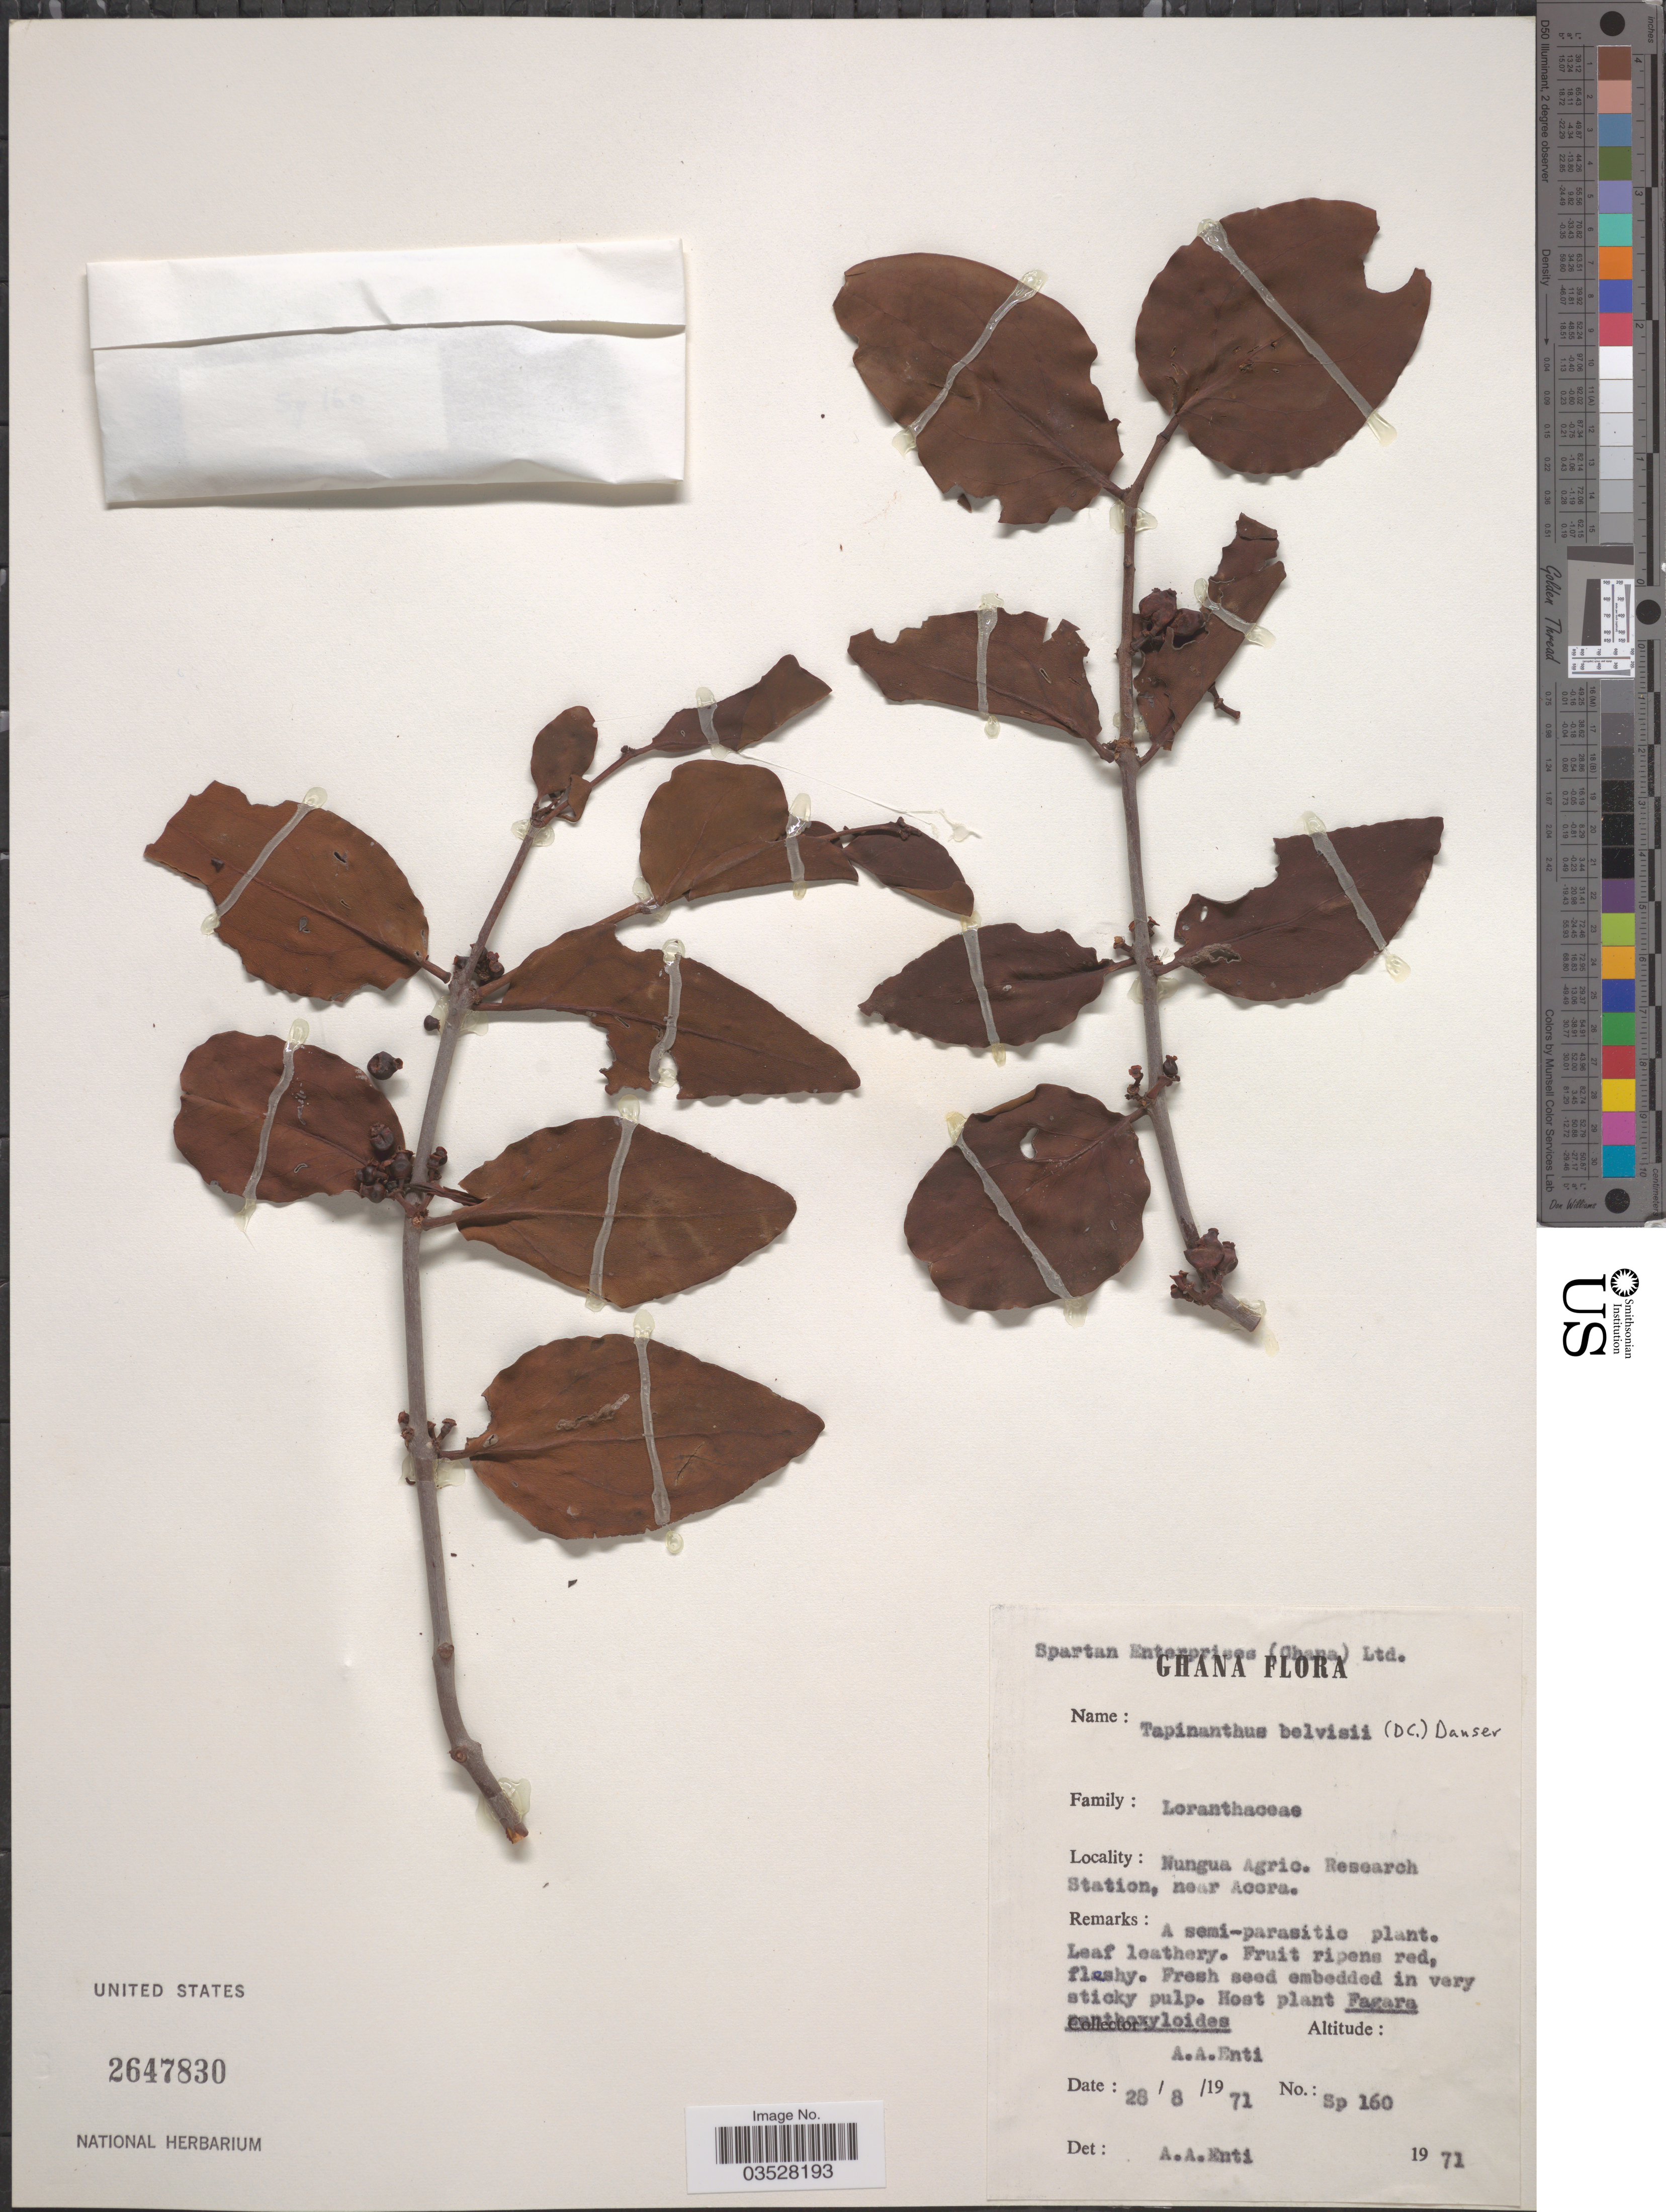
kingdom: Plantae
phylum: Tracheophyta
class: Magnoliopsida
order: Santalales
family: Loranthaceae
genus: Tapinanthus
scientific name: Tapinanthus belvisii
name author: (DC.) Danser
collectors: A. Enti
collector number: Sp160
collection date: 1971-08-28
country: Ghana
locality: Nungua Agric. Research Station, near Accra.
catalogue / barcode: US 2647830